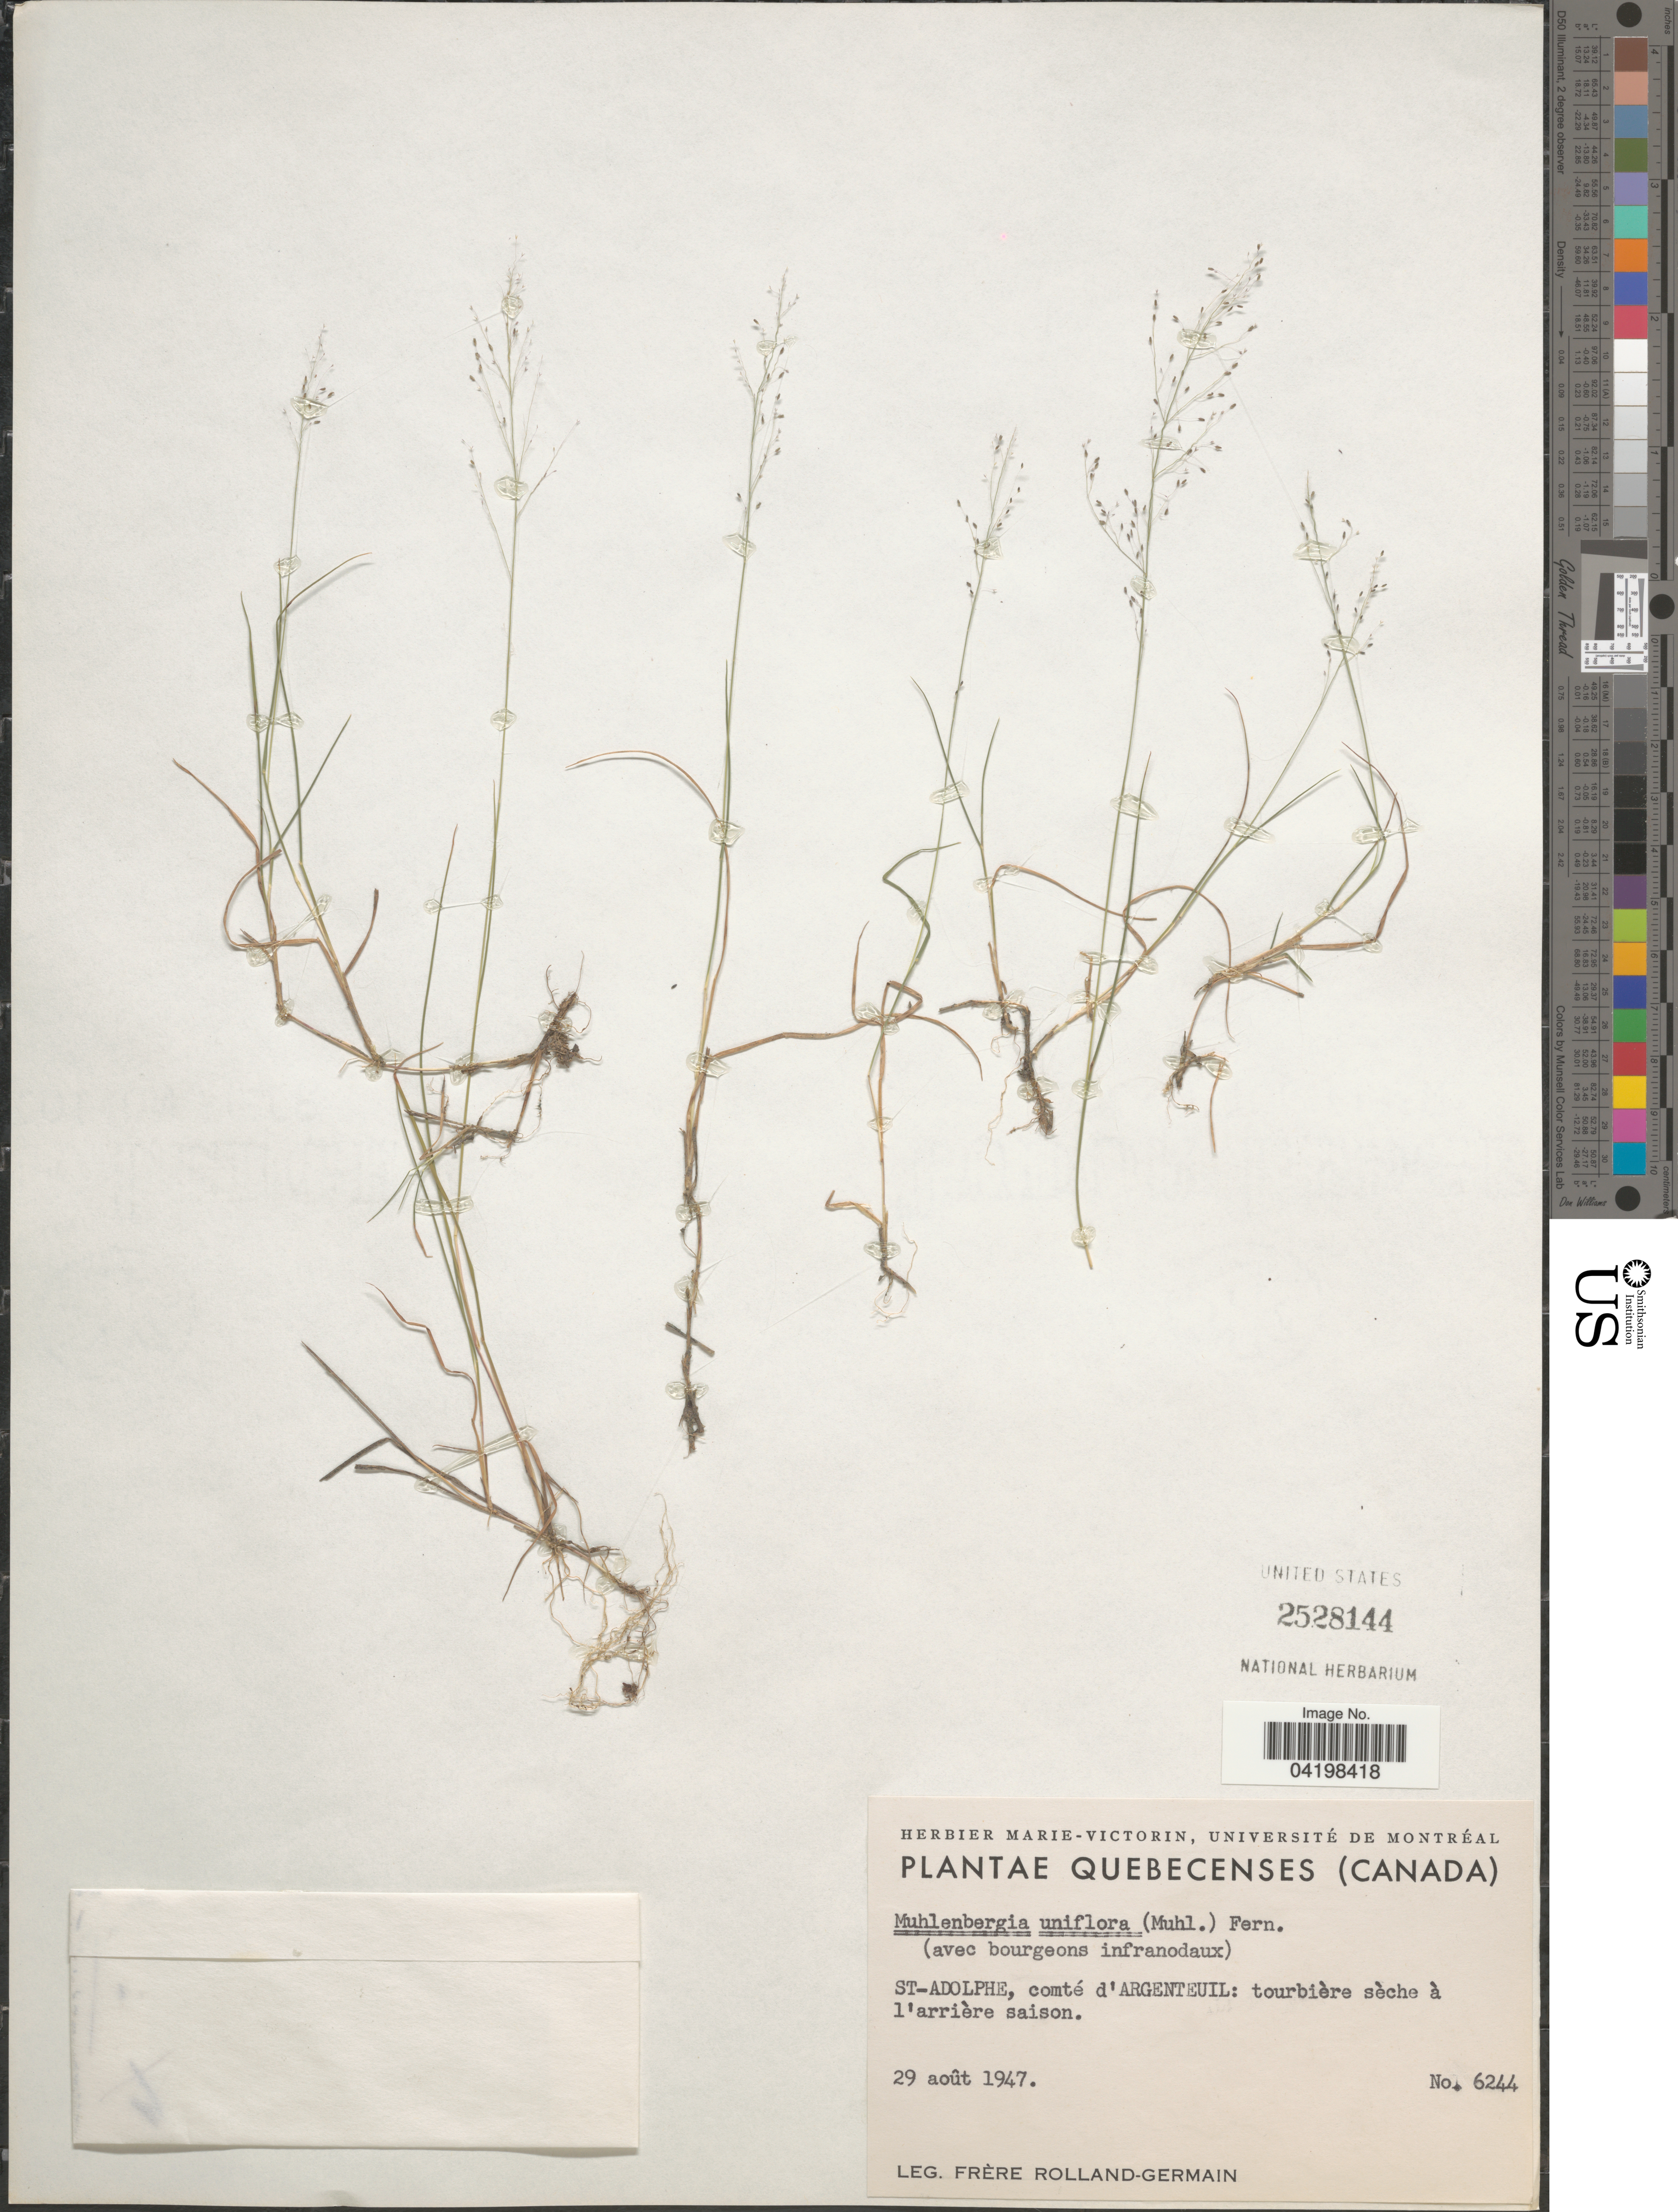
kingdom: Plantae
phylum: Tracheophyta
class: Liliopsida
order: Poales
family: Poaceae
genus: Muhlenbergia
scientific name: Muhlenbergia uniflora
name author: (Muhl.) Fernald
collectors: Rolland-Germain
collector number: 6244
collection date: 1947-08-29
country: Canada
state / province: Quebec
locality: St-Adolphe, comté d'Argenteuil: tourbière sèche à l'arrière saison.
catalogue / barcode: US 2528144